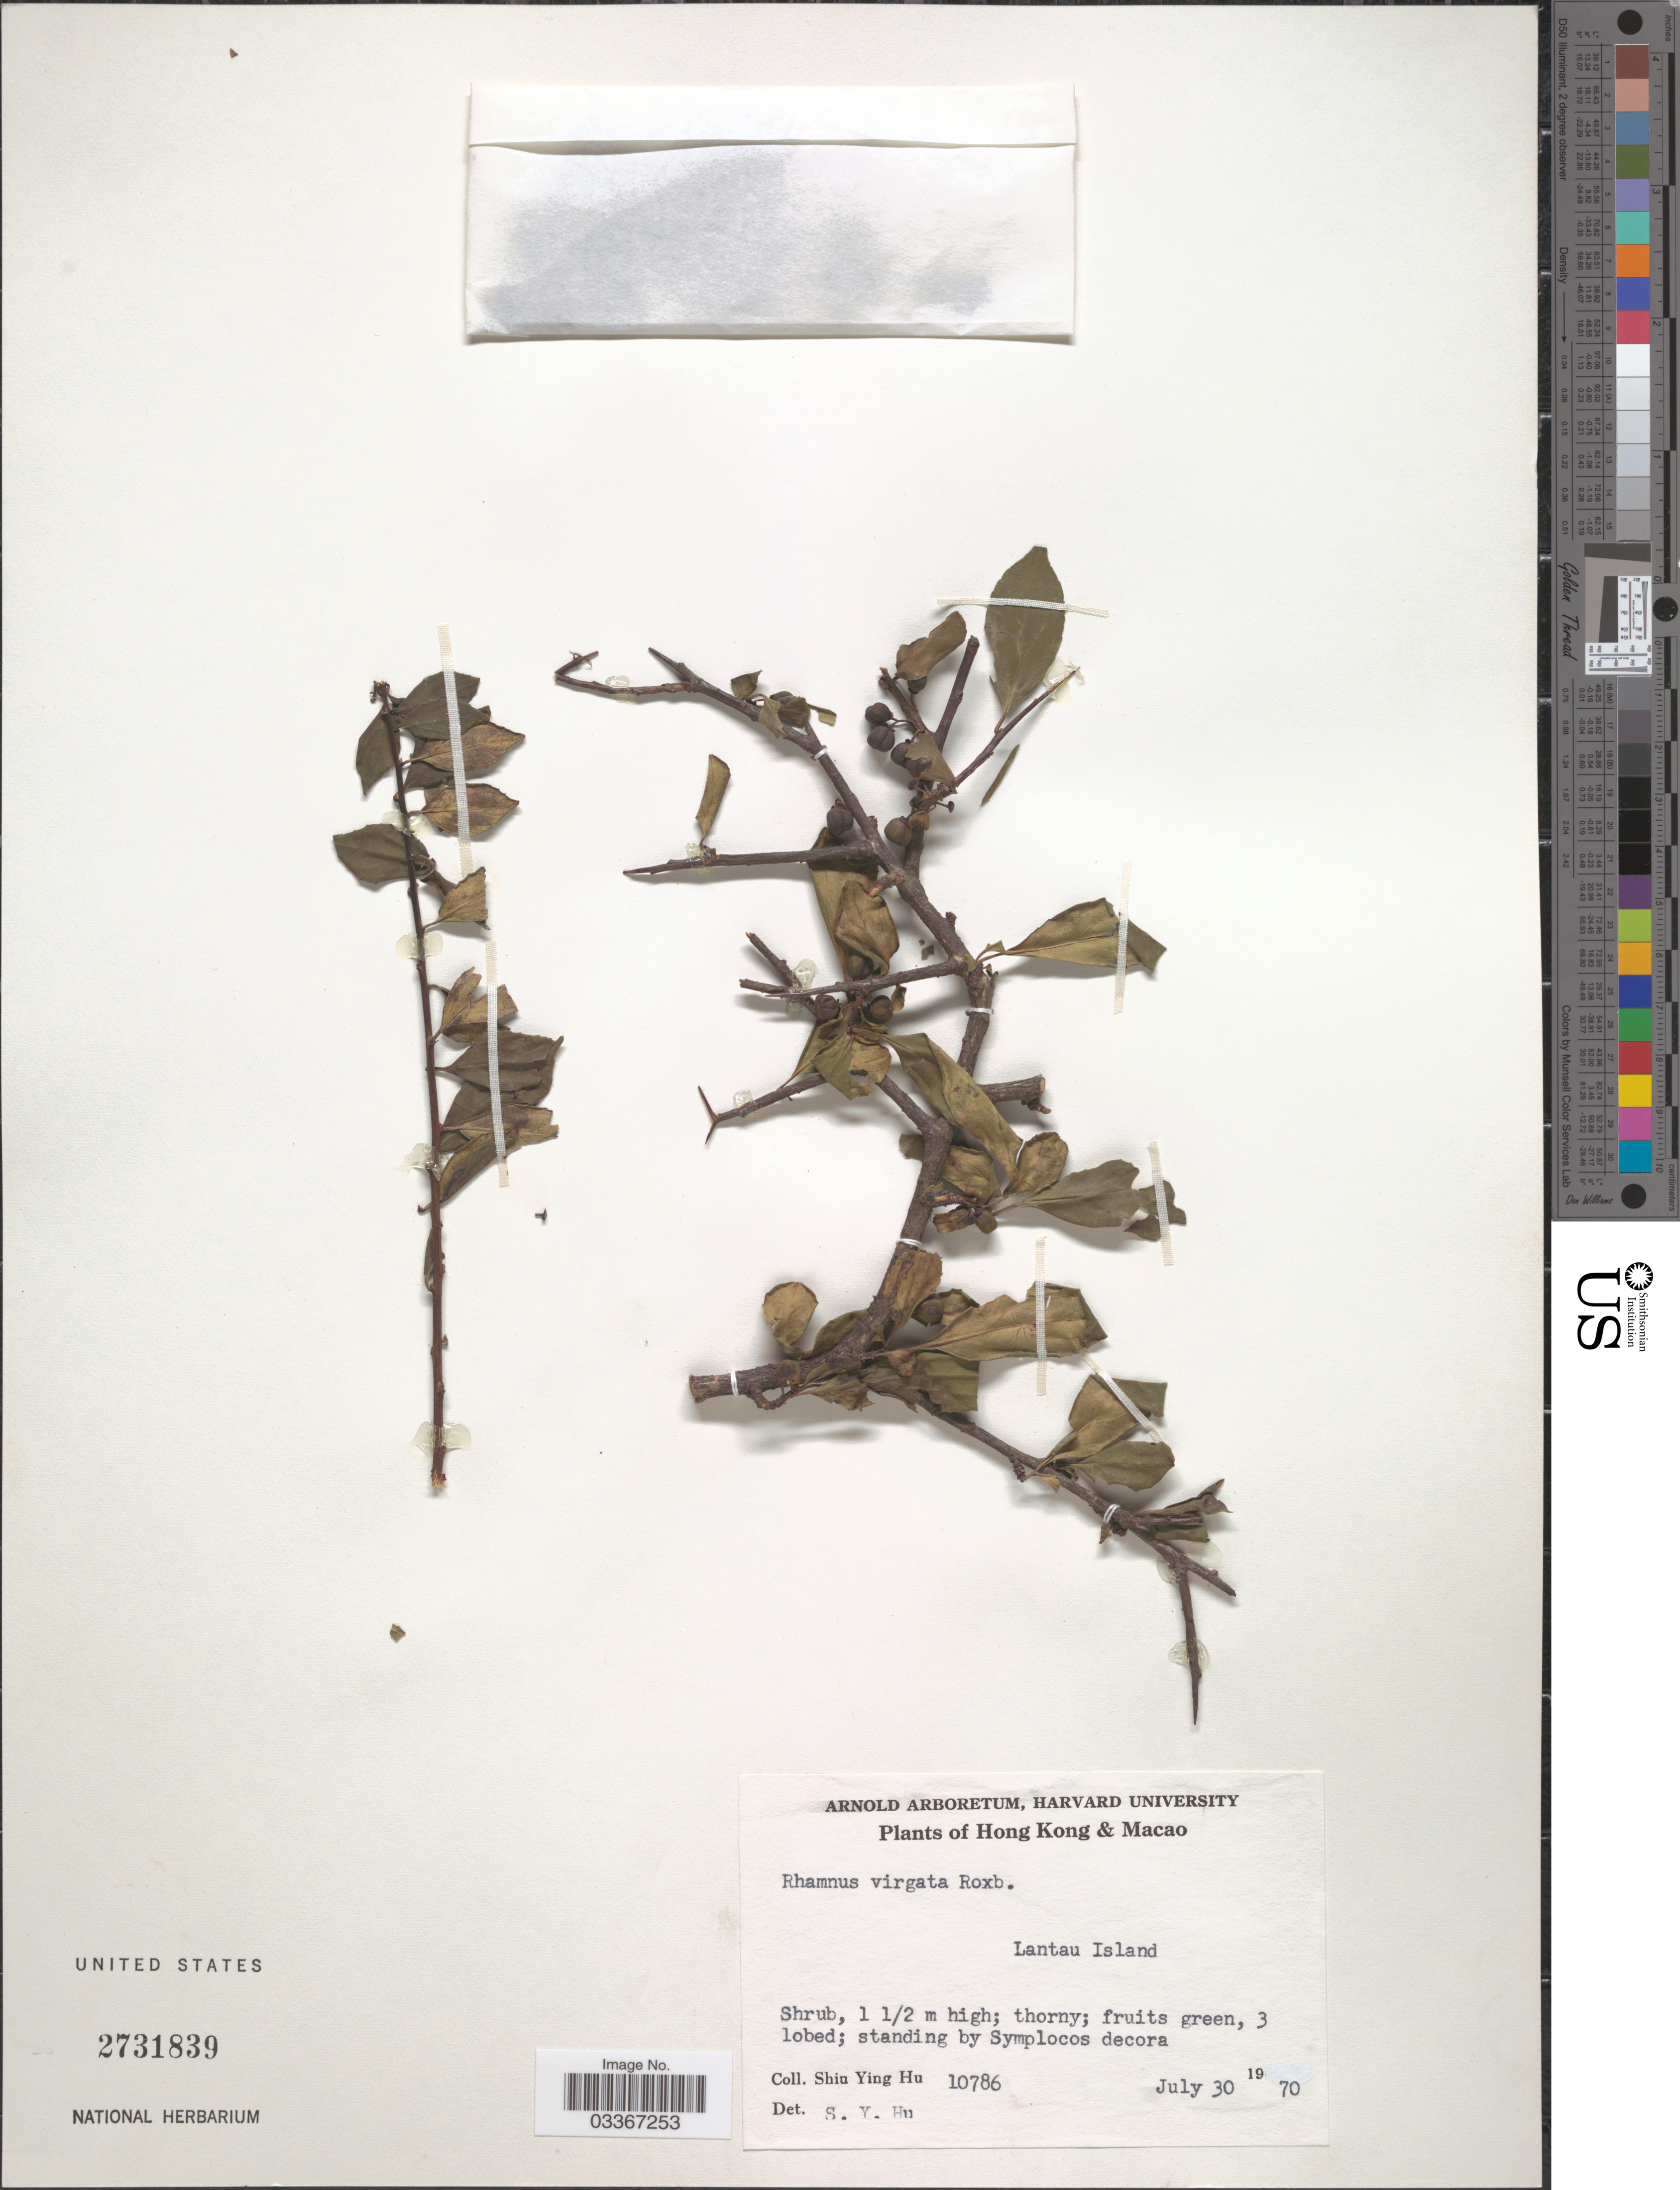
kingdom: Plantae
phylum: Tracheophyta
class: Magnoliopsida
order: Rosales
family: Rhamnaceae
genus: Rhamnus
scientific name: Rhamnus virgata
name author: Roxb.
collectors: S. Y. Hu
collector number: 10786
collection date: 1970-07-30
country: China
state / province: Hong Kong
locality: Hong Kong & Macao. Lantau Island.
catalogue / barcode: US 2731839